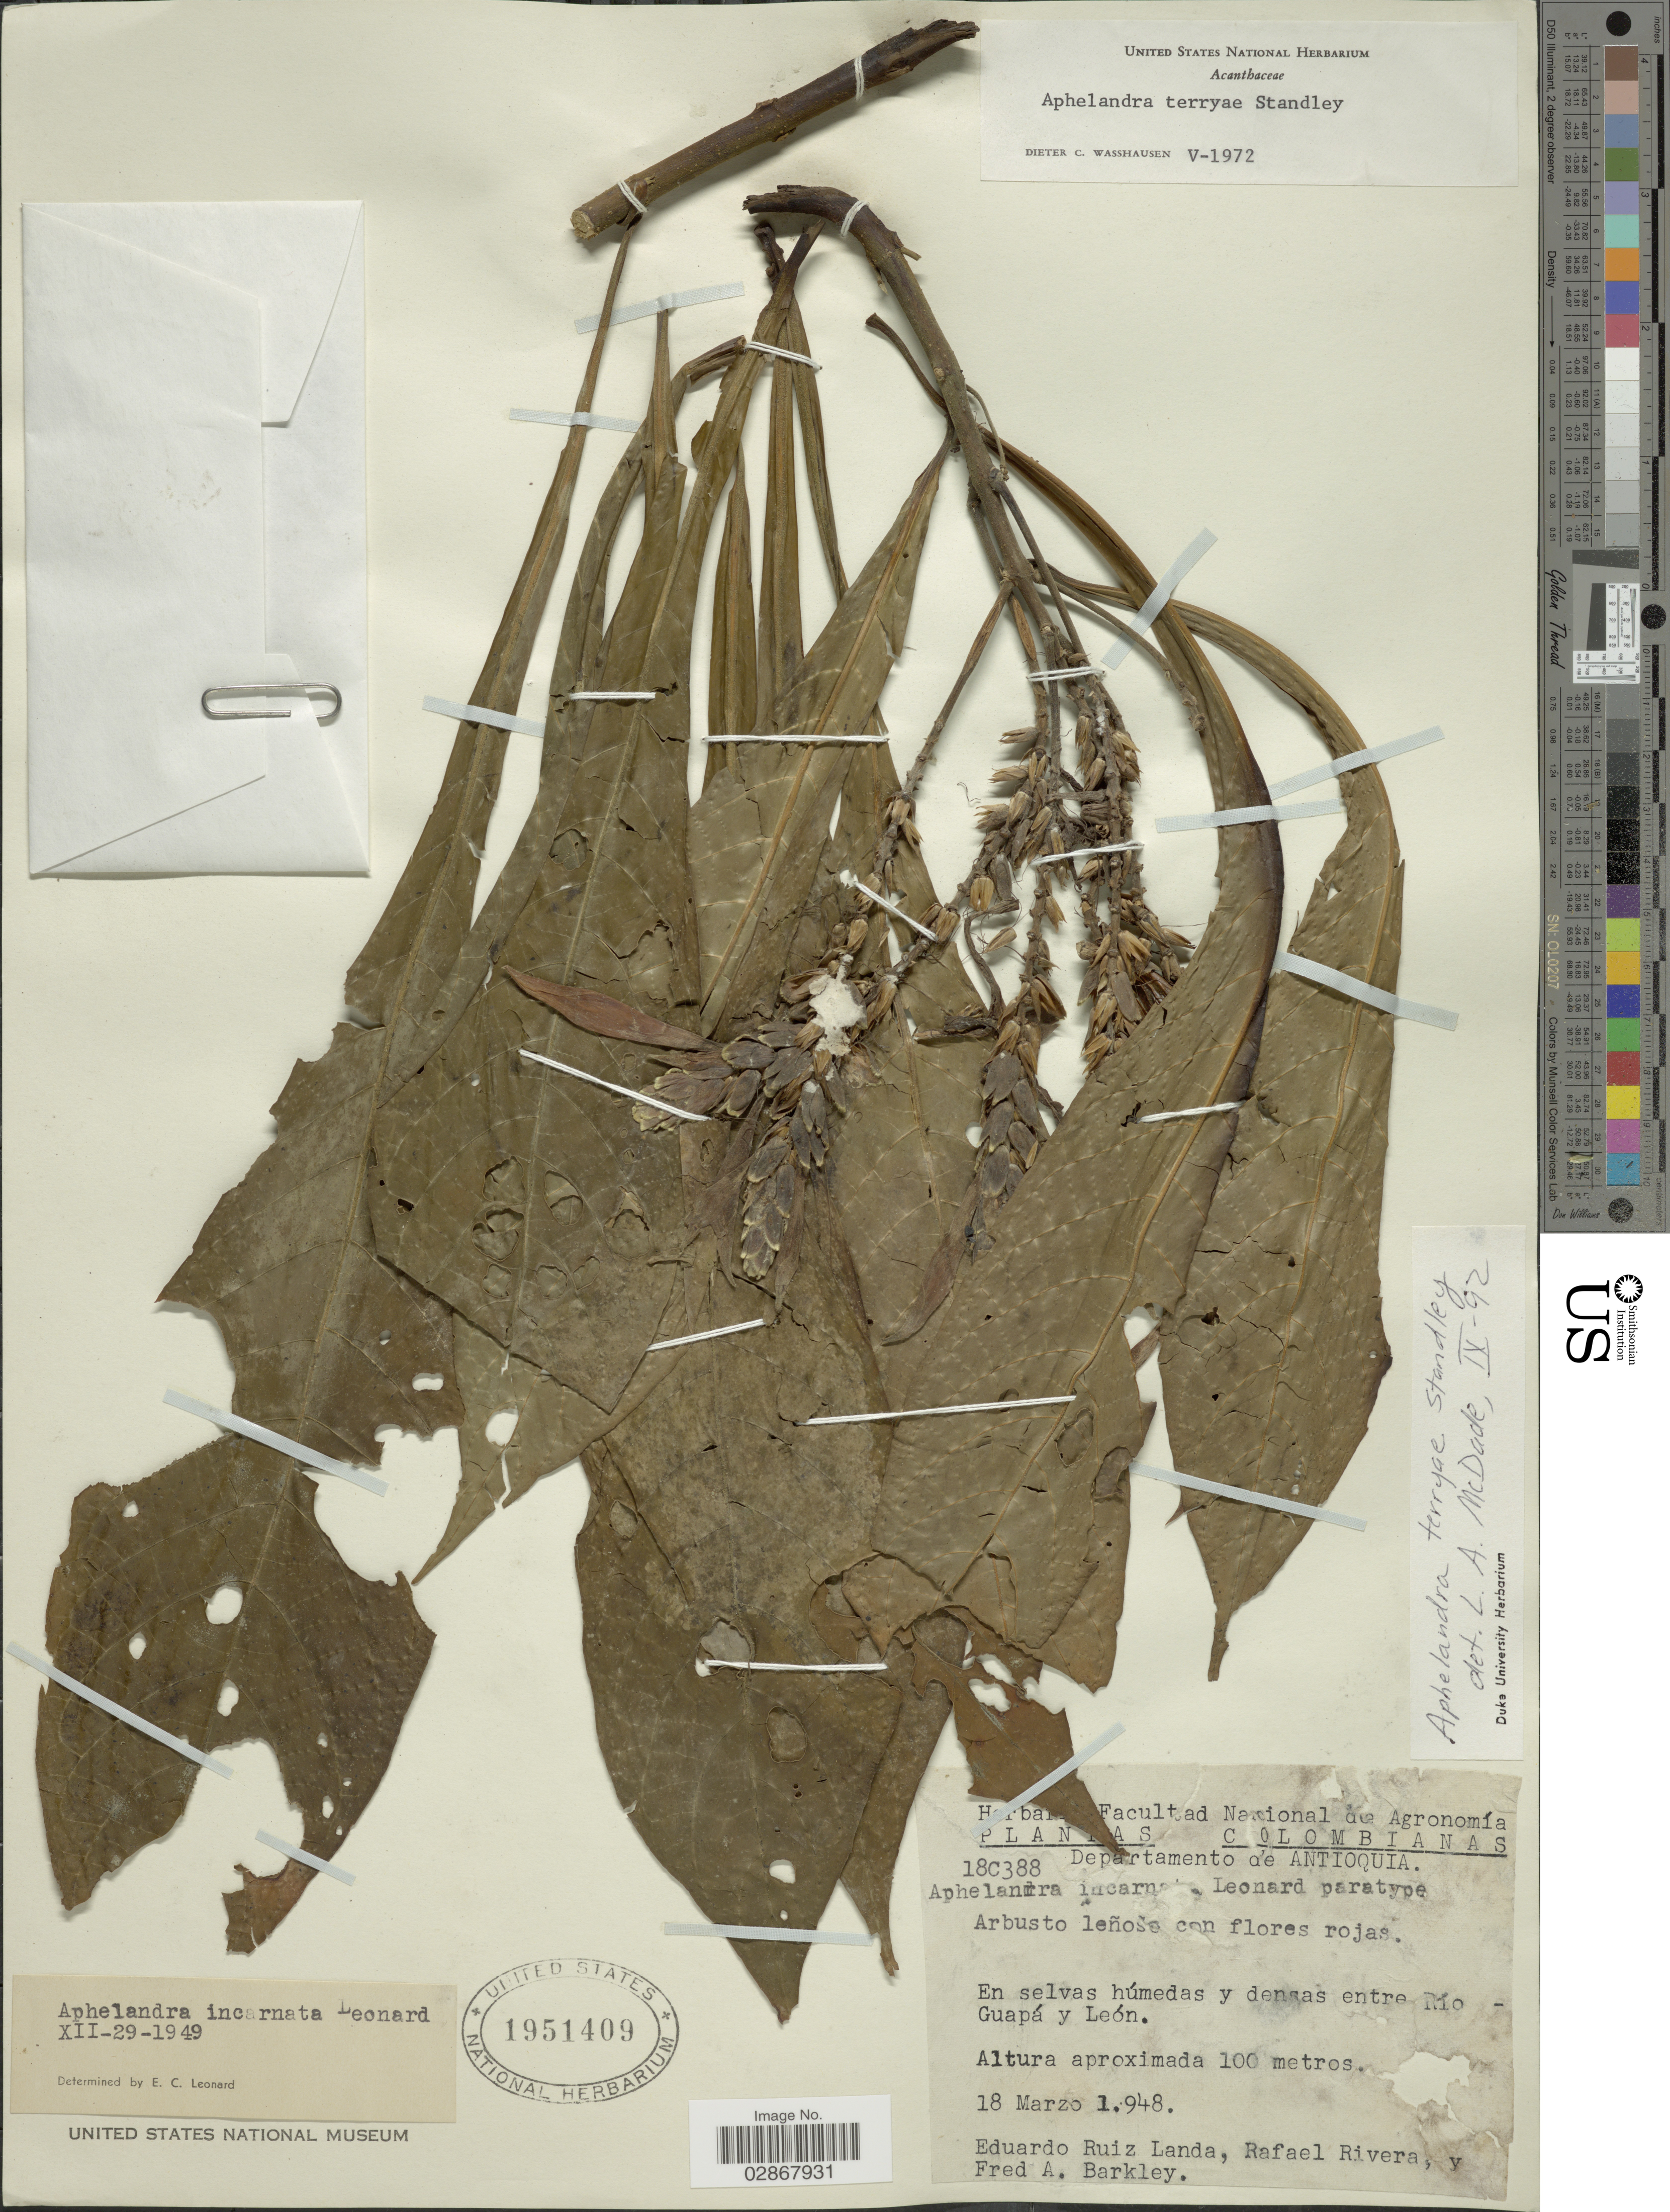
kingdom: Plantae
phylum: Tracheophyta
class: Magnoliopsida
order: Lamiales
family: Acanthaceae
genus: Aphelandra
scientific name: Aphelandra terryae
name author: Standl.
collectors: E. Ruiz Landa, R. Rivera & F. A. Barkley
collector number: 18C388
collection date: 1948-03-18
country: Colombia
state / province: Antioquia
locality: Departamento de Antioquia. Entre Río Guapá y León.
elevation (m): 100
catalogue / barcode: US 1951409